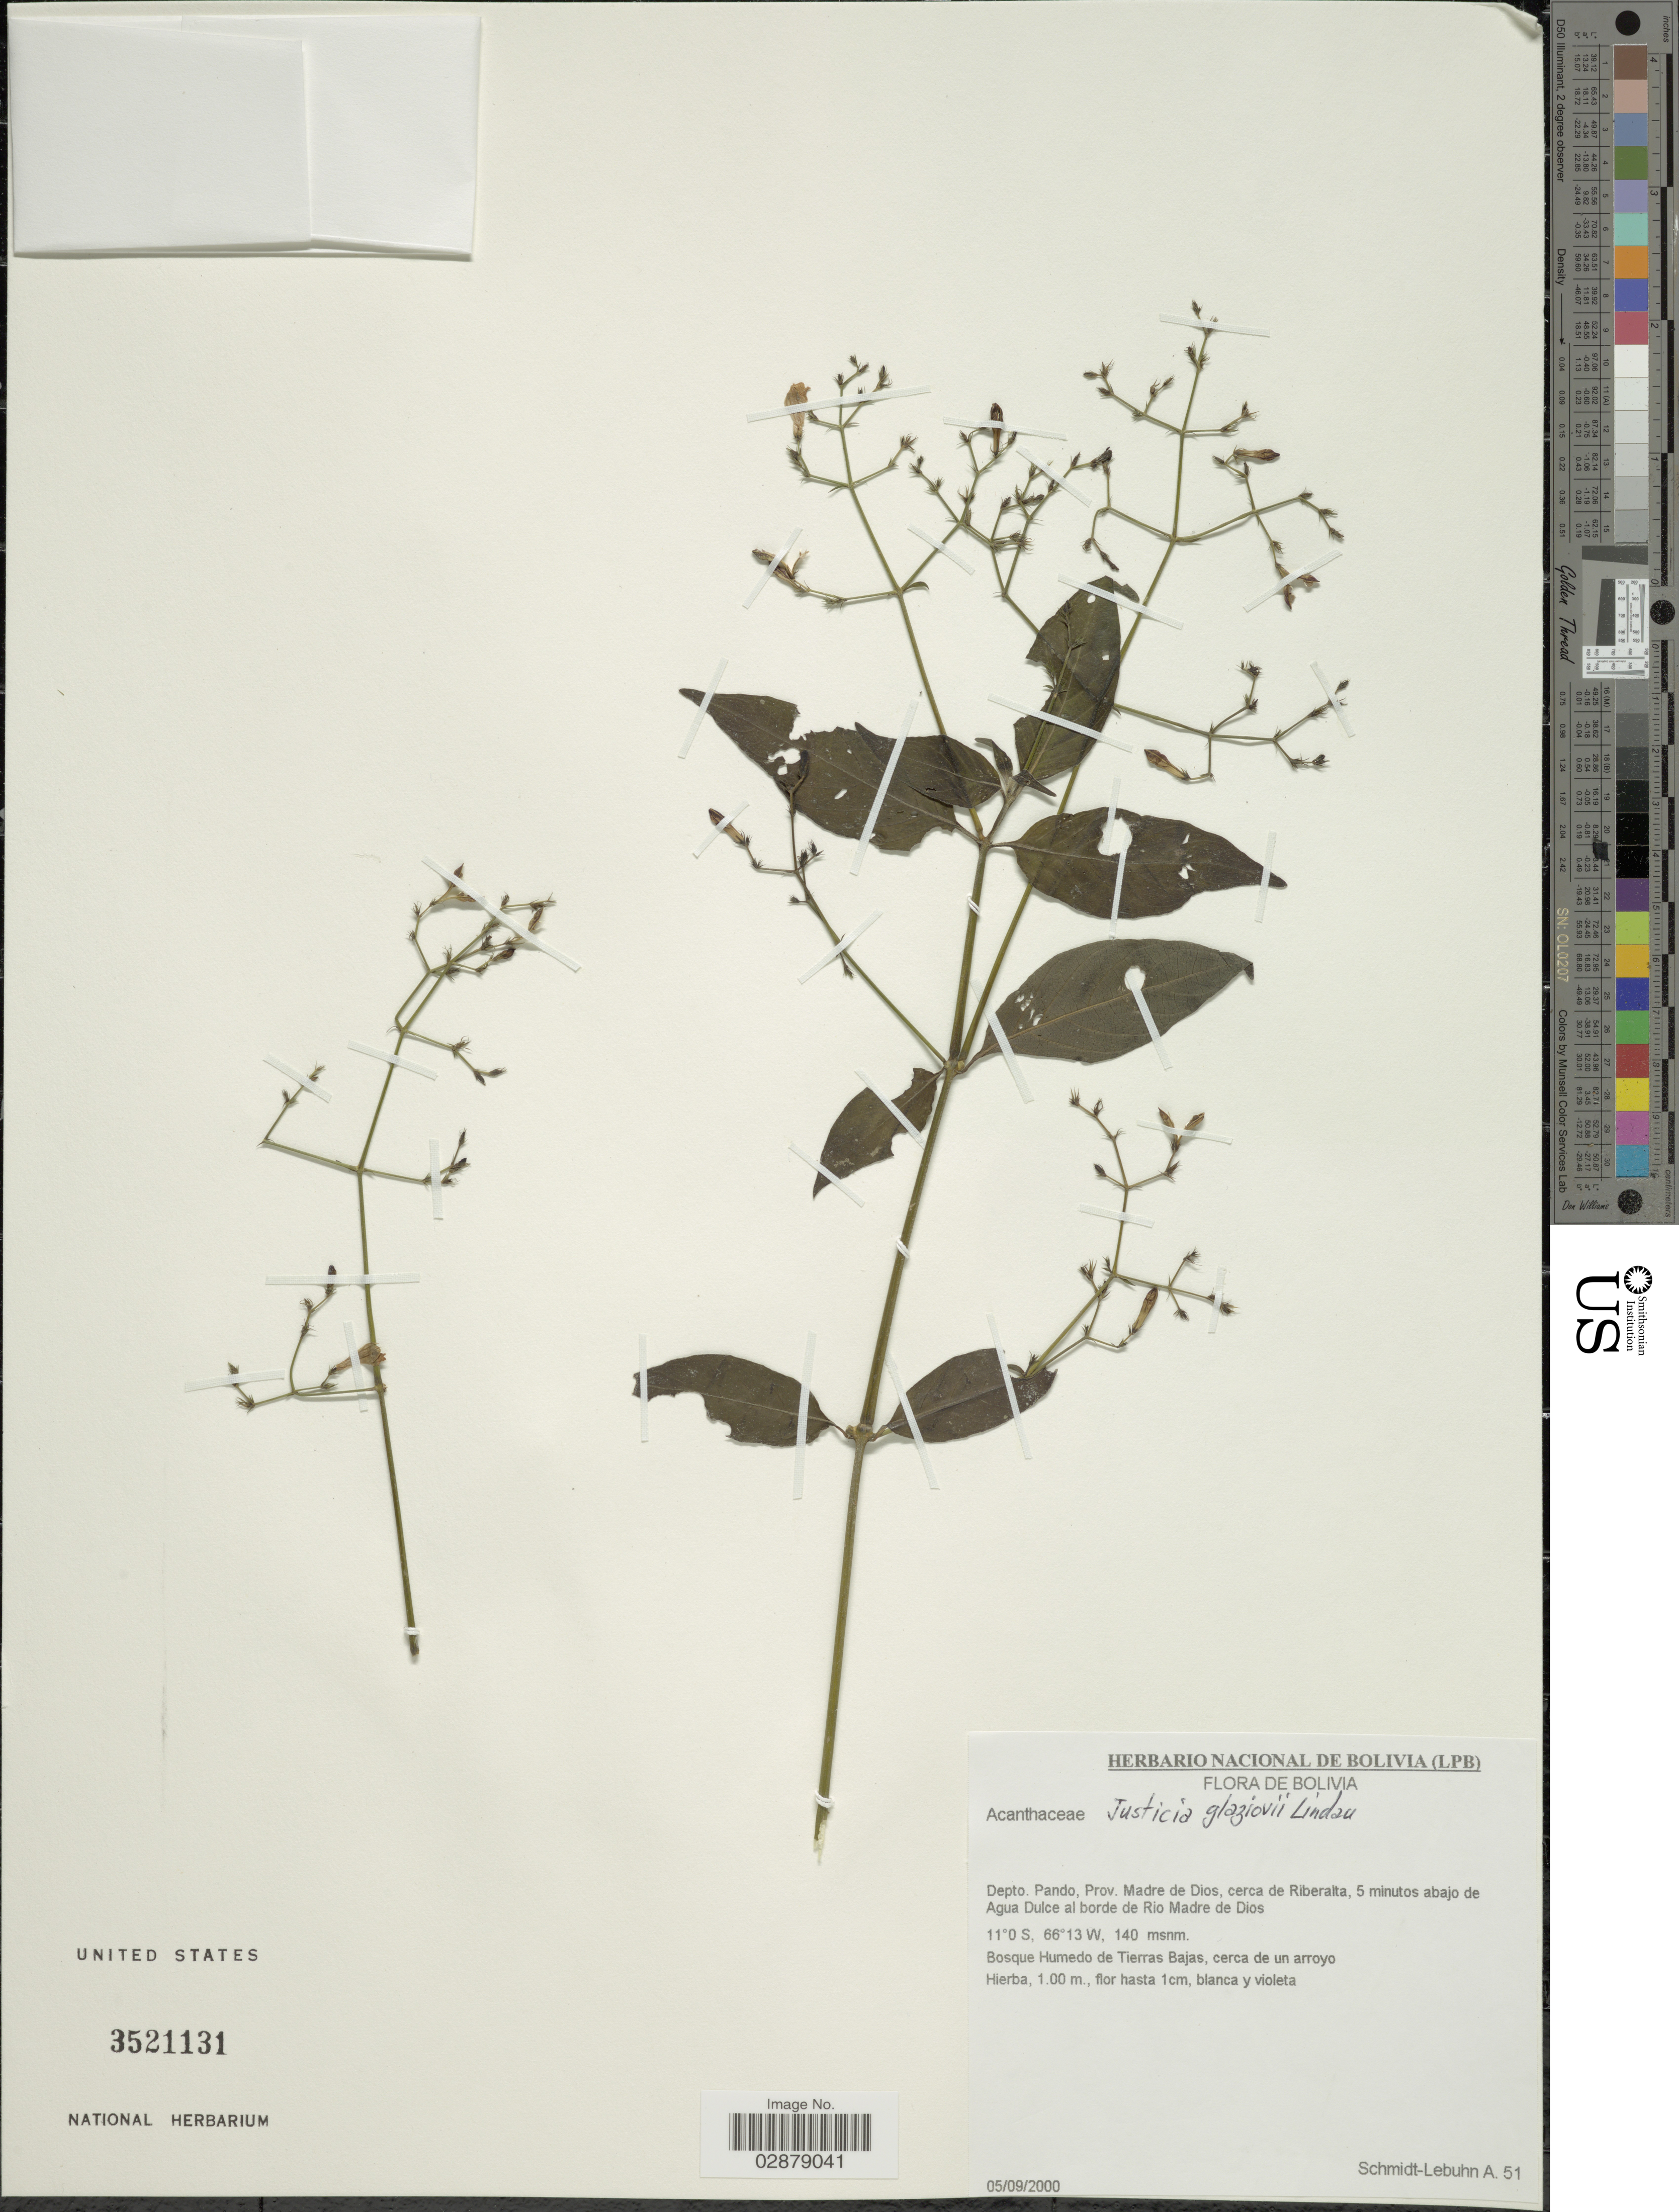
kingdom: Plantae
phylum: Tracheophyta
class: Magnoliopsida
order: Lamiales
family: Acanthaceae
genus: Justicia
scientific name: Justicia glaziovii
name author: Lindau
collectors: A. Schmidt-Lebuhn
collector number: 51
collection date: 2000-09-05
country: Bolivia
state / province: Pando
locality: Depto. Pando, Prov. Madre de Dios, cerca de Riberalta, 5 minutos abajo de Agua Dulce al borde de Rio Madre de Dios.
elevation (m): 140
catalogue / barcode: US 3521131